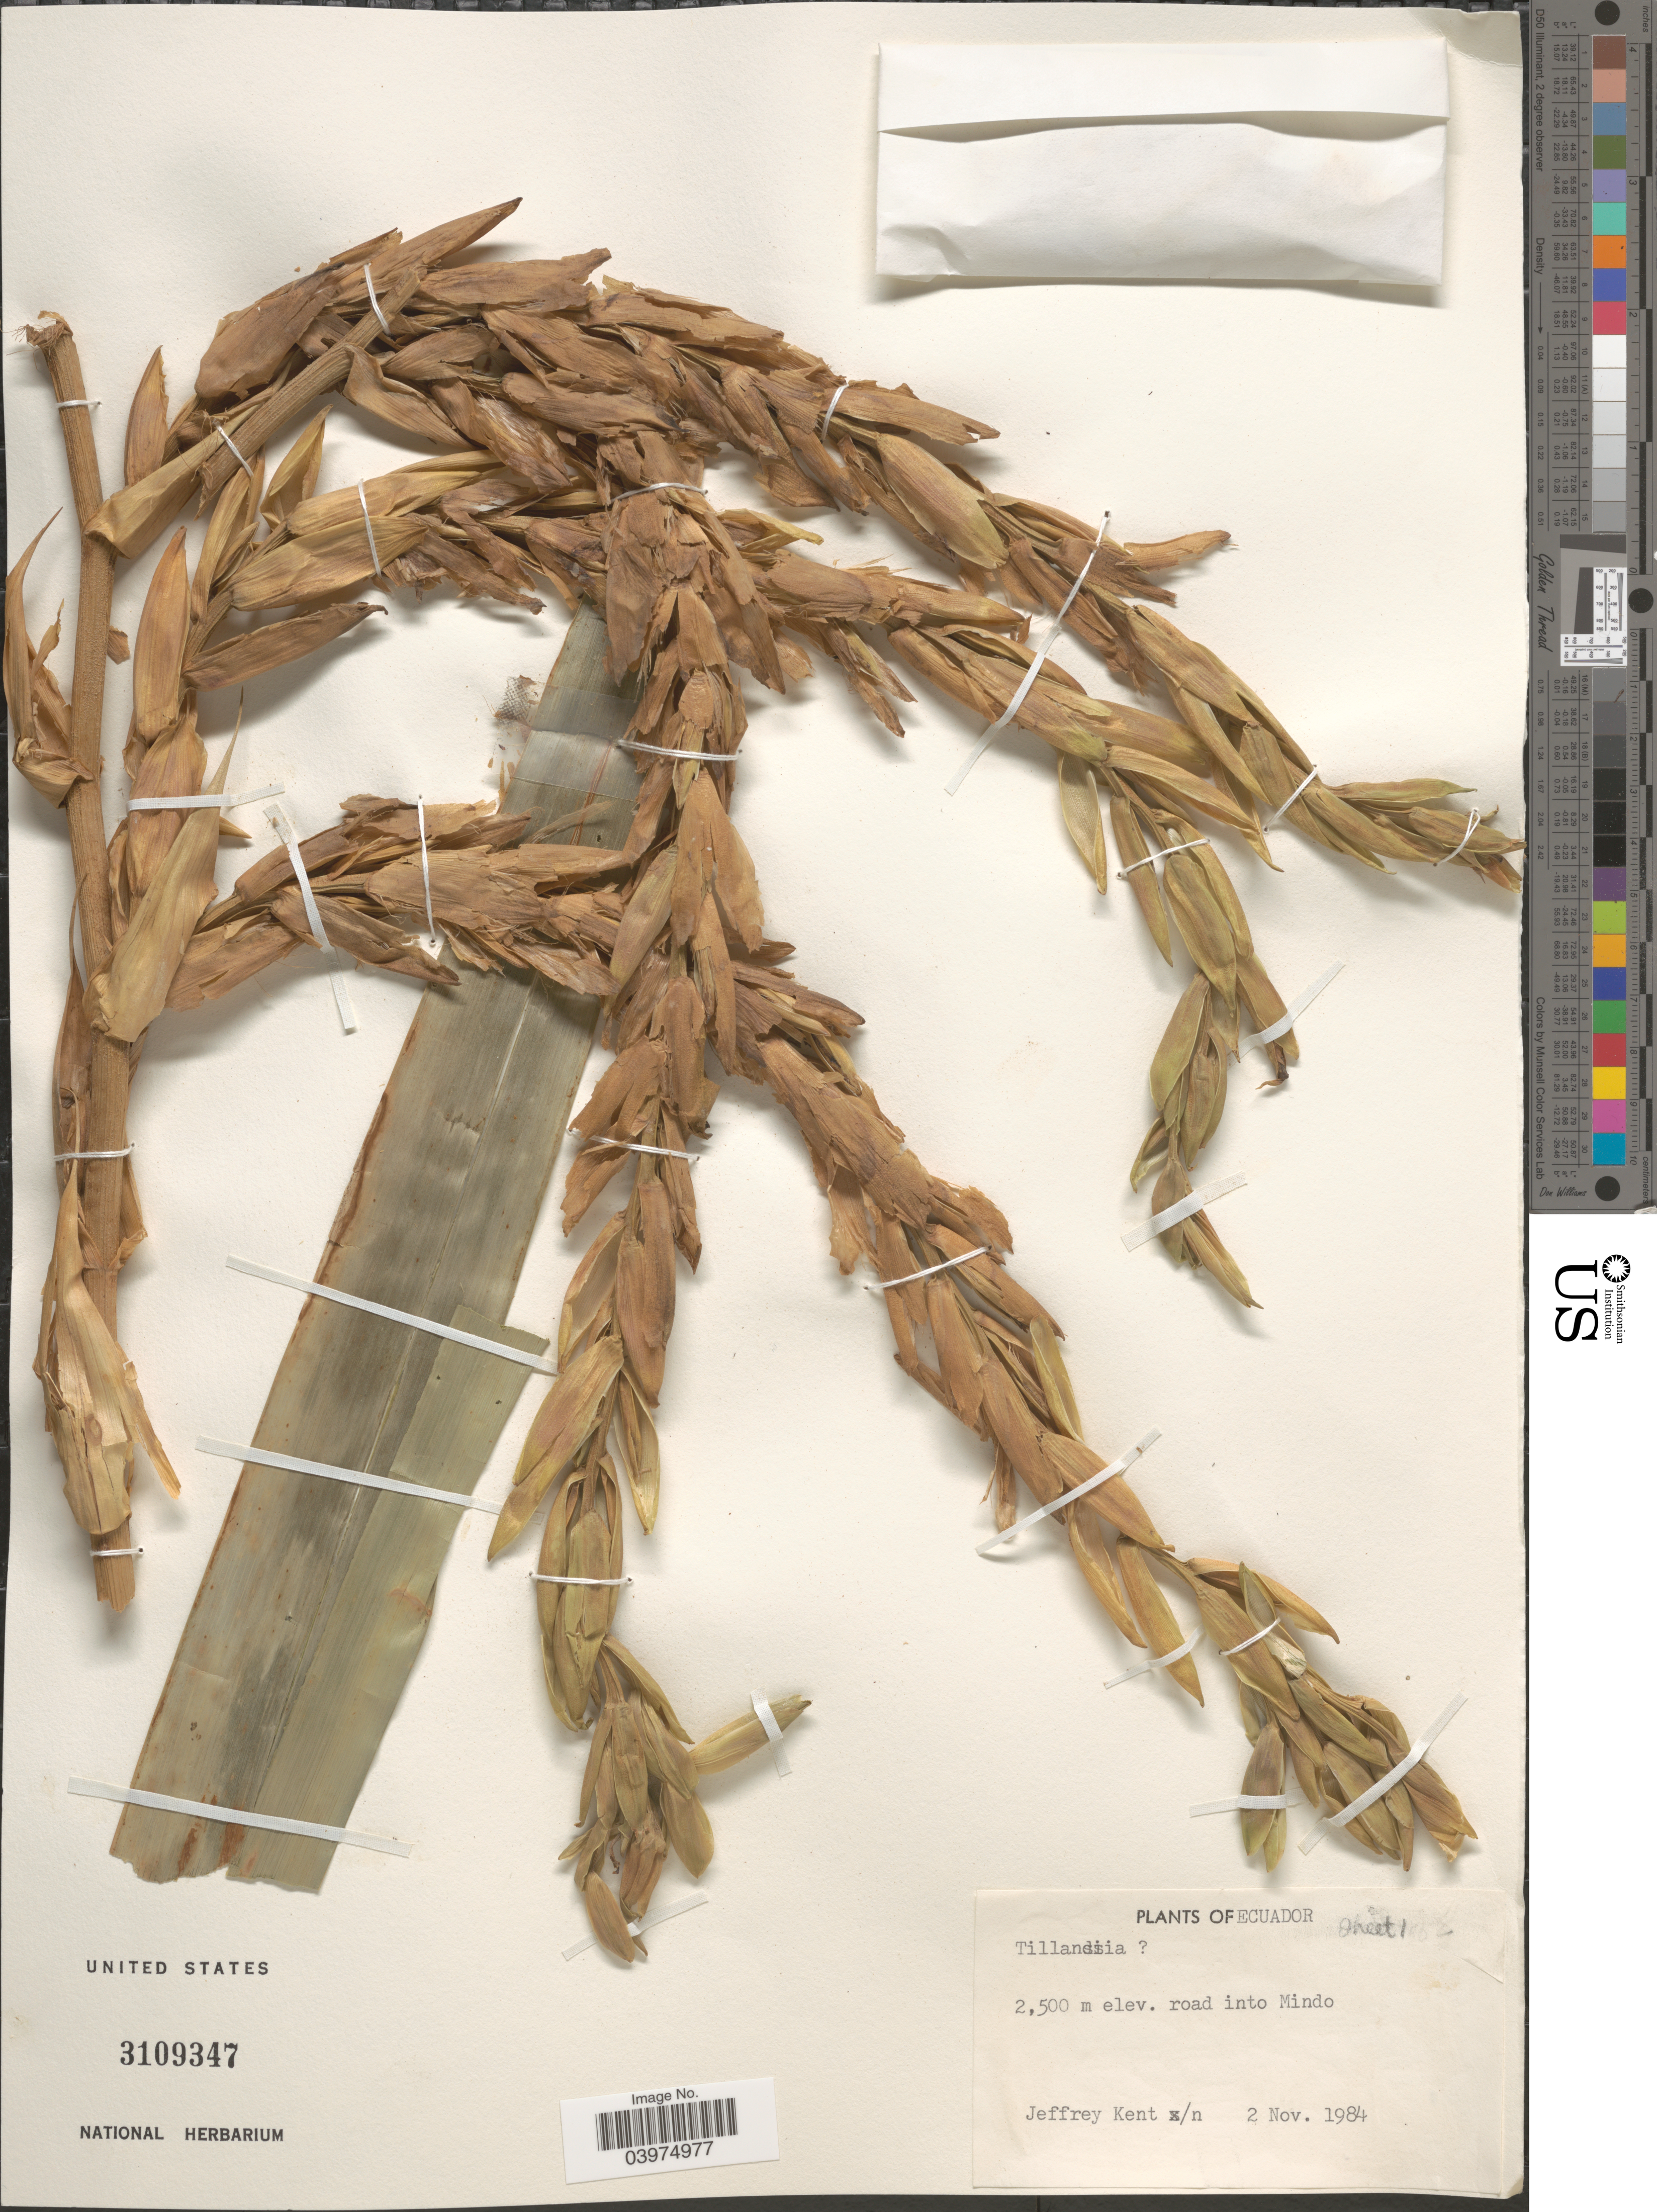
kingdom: Plantae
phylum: Tracheophyta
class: Liliopsida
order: Poales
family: Bromeliaceae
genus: Tillandsia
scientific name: Tillandsia sp.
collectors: J. Kent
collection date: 1984-11-02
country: Ecuador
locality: Road into Mindo.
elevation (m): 2500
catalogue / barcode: US 3109347